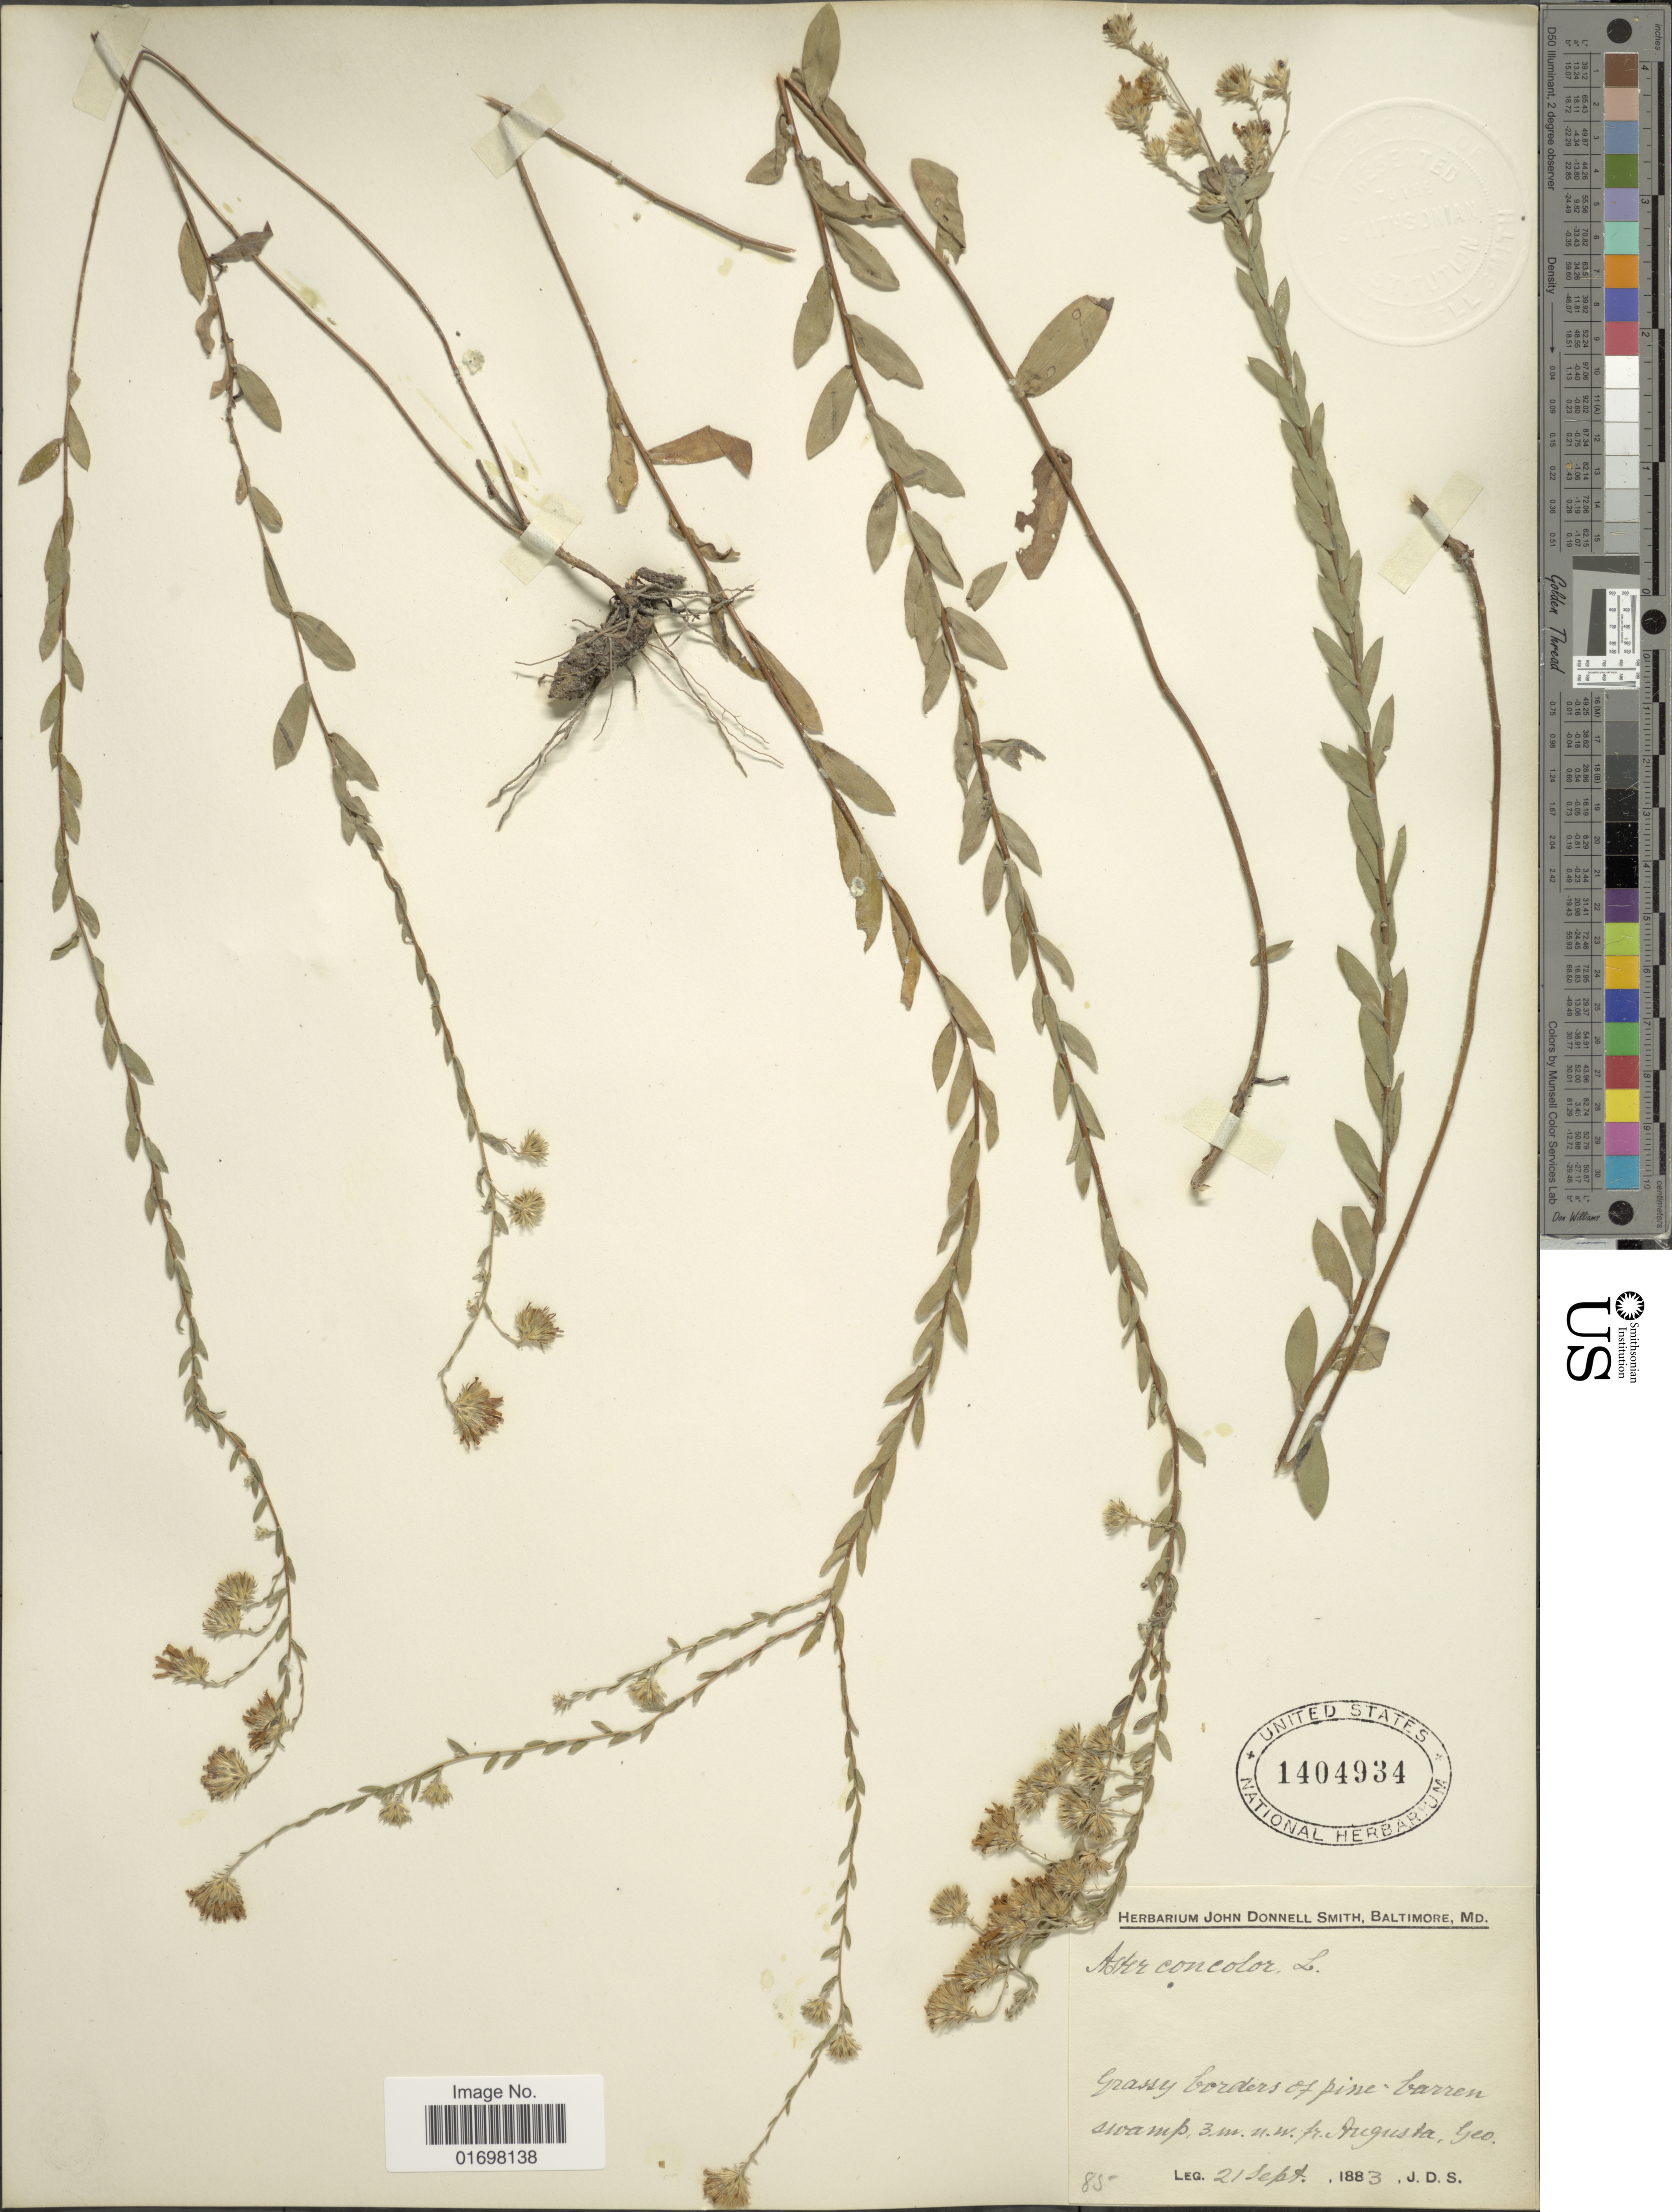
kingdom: Plantae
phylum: Tracheophyta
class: Magnoliopsida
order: Asterales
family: Asteraceae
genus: Symphyotrichum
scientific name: Symphyotrichum concolor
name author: (L.) G.L. Nesom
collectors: J. Donnell Smith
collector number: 85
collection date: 1883-09-21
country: United States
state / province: Georgia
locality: Barren swamp, 3 m, n.w. fr. Augusta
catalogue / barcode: US 1404934